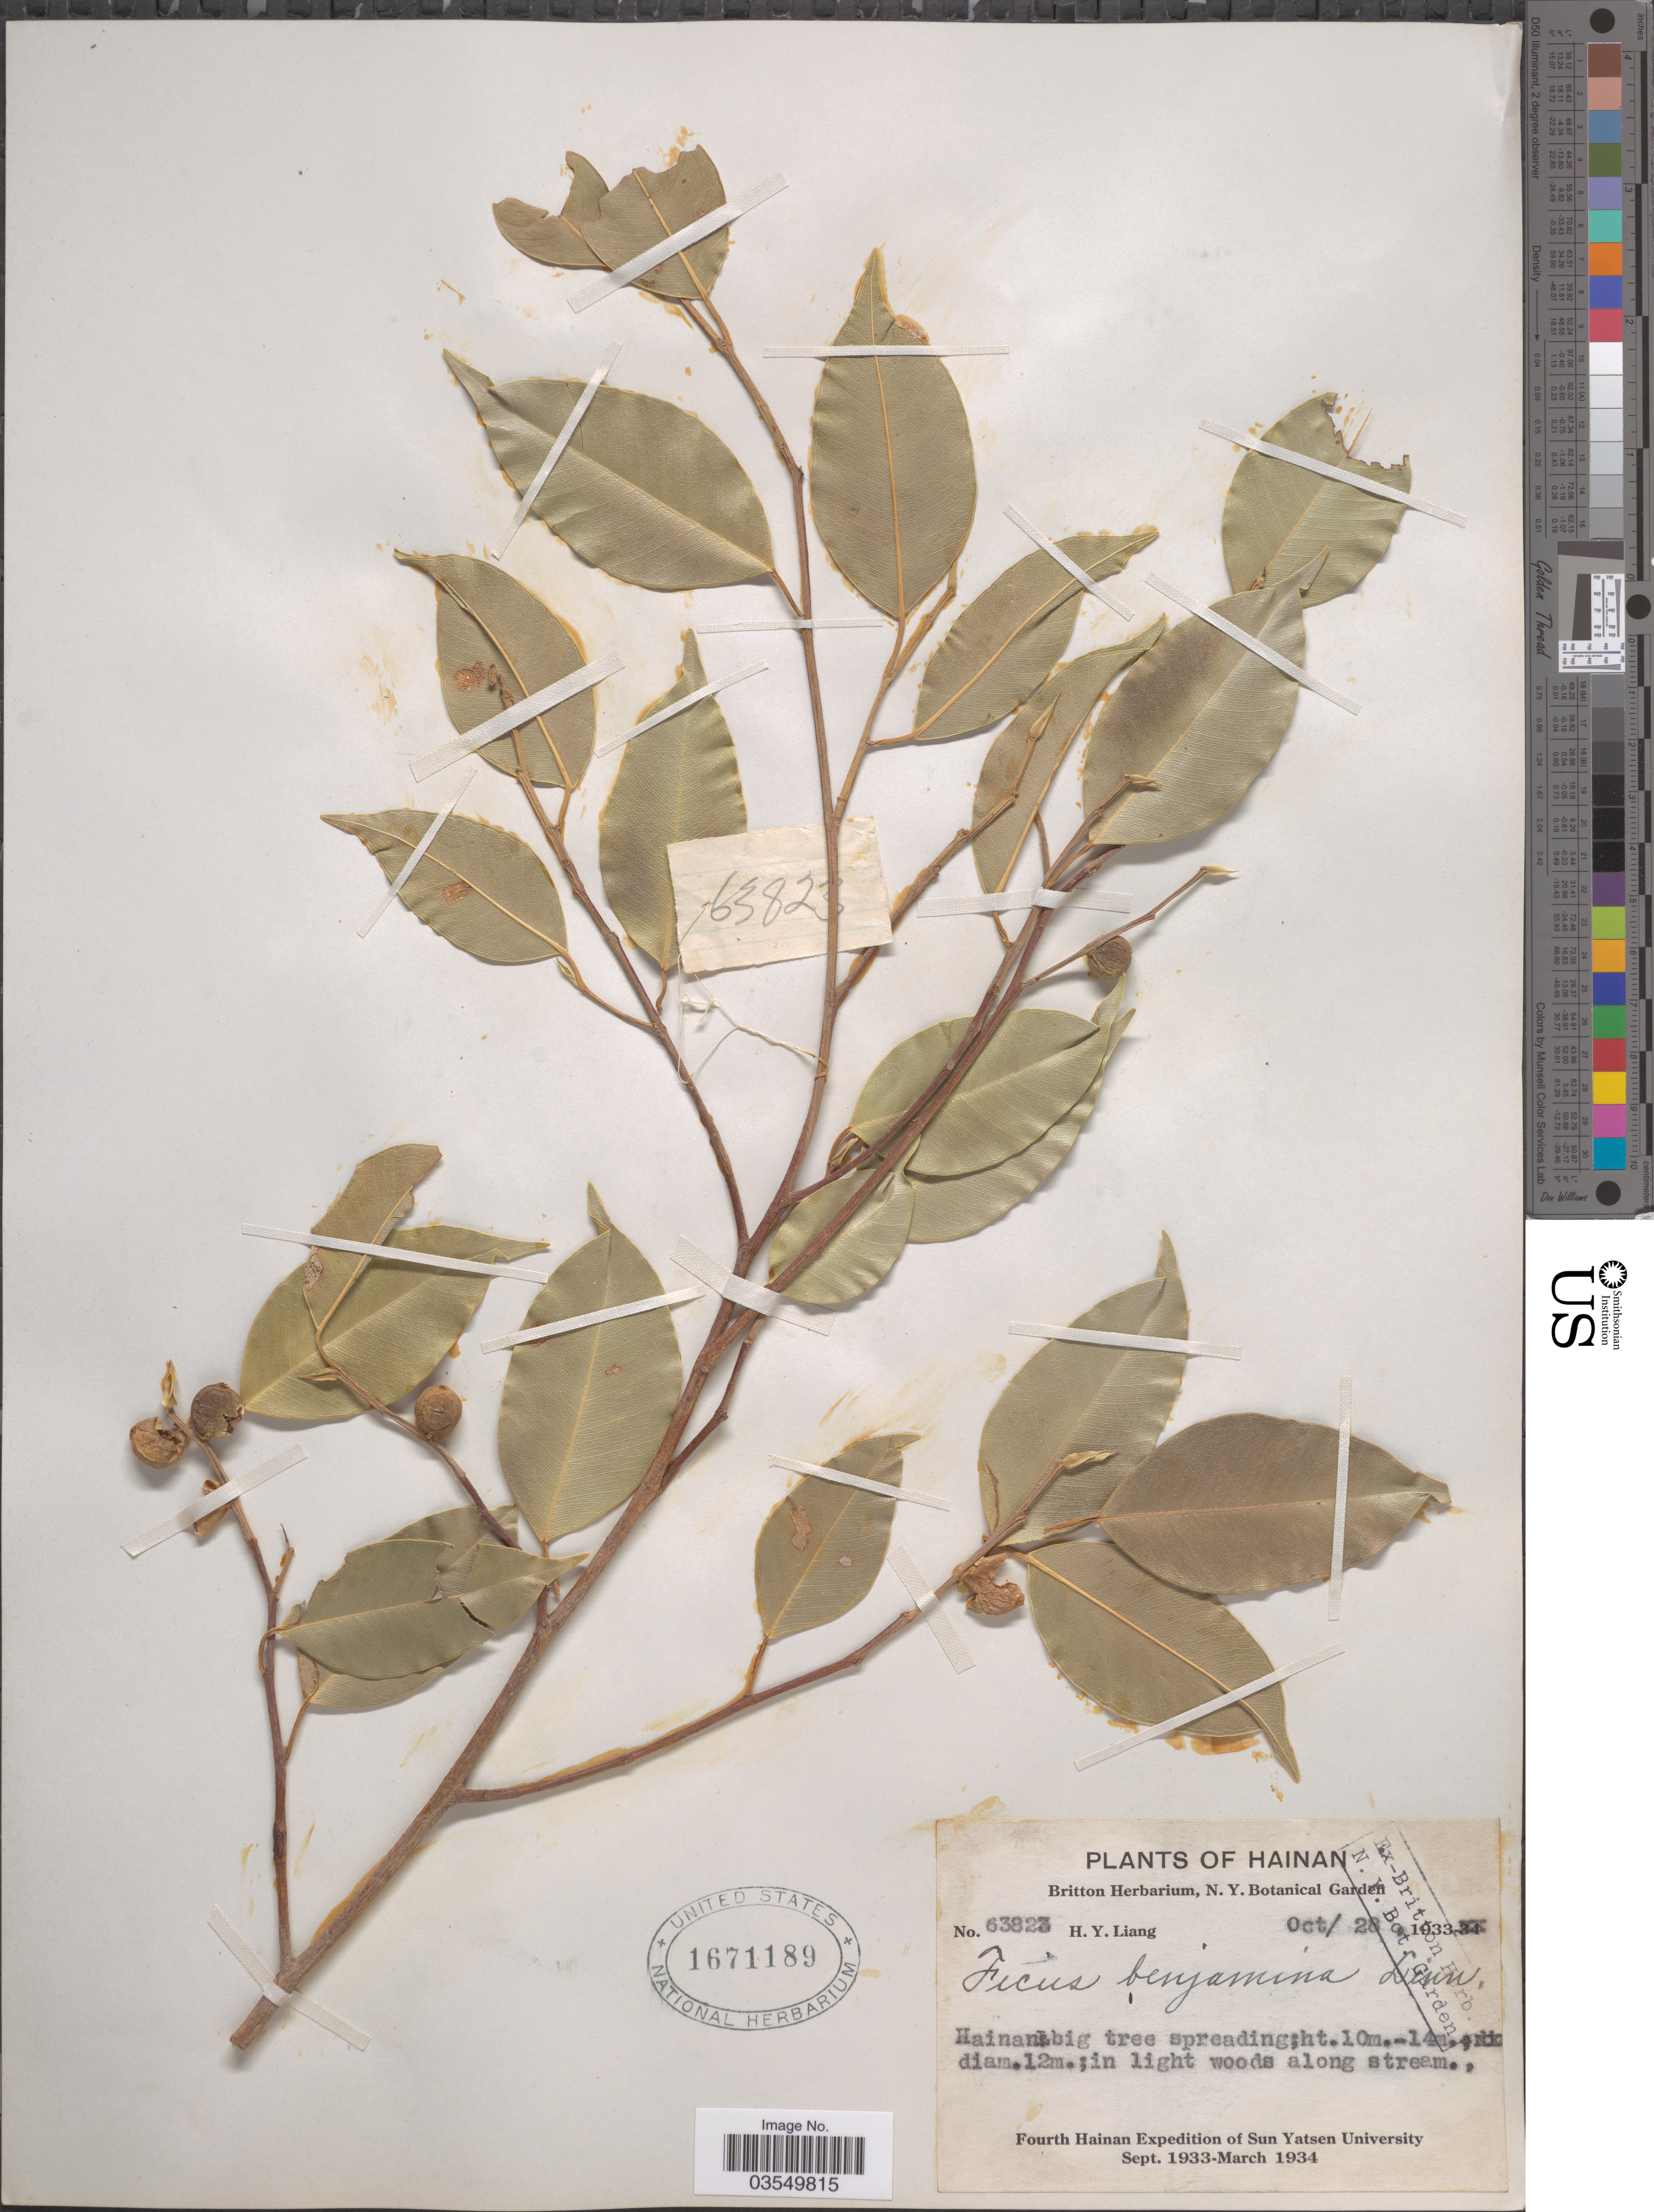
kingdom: Plantae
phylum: Tracheophyta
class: Magnoliopsida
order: Rosales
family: Moraceae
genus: Ficus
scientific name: Ficus benjamina var. benjamina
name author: L.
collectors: H. Y. Liang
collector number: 63823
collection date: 1933-10-28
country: China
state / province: Hainan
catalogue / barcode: US 1671189